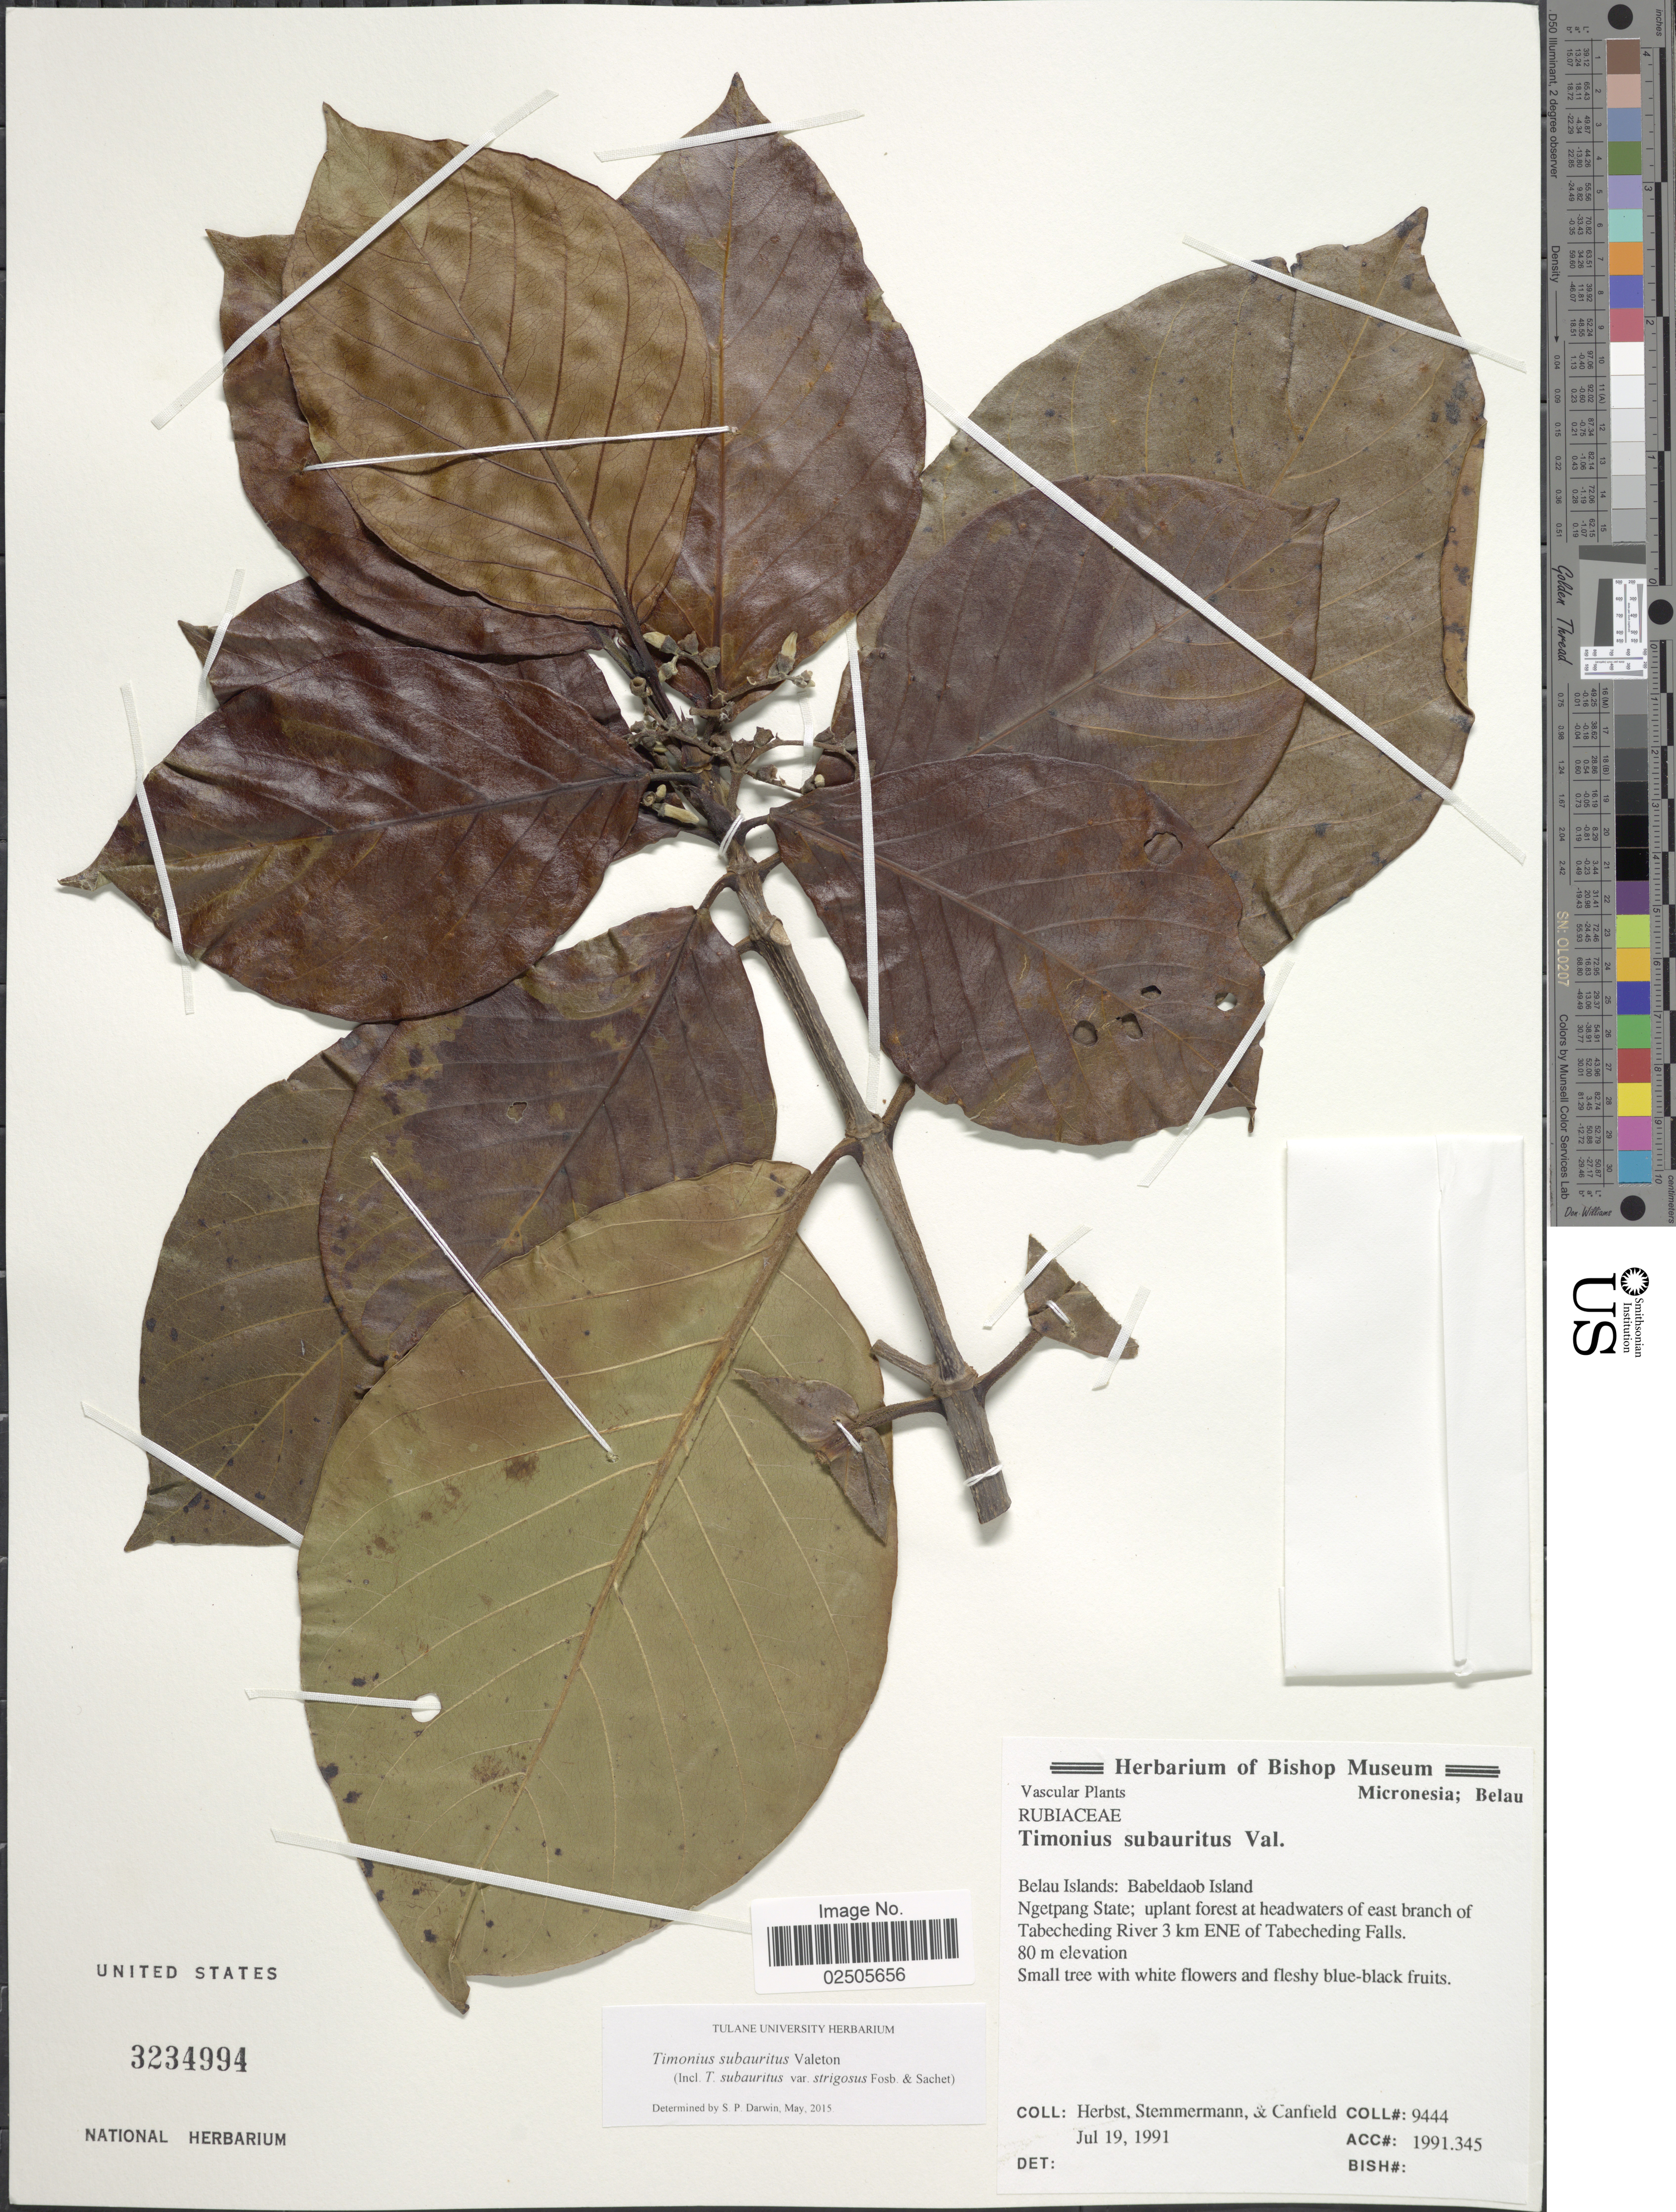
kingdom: Plantae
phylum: Tracheophyta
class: Magnoliopsida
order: Gentianales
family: Rubiaceae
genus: Timonius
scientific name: Timonius subauritus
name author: Valeton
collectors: -. Herbst, -. Stemmermann & -. Canfield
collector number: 9444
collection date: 1991-07-19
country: Palau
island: Babeldaob [Babelthuap]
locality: Belau Islands: Babeldaob Islands, Ngetpang State; uplant forest at headwaters of east branch of Tabecheding River 3 km ENE of Tabecheding Falls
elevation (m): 80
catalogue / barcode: US 3234994